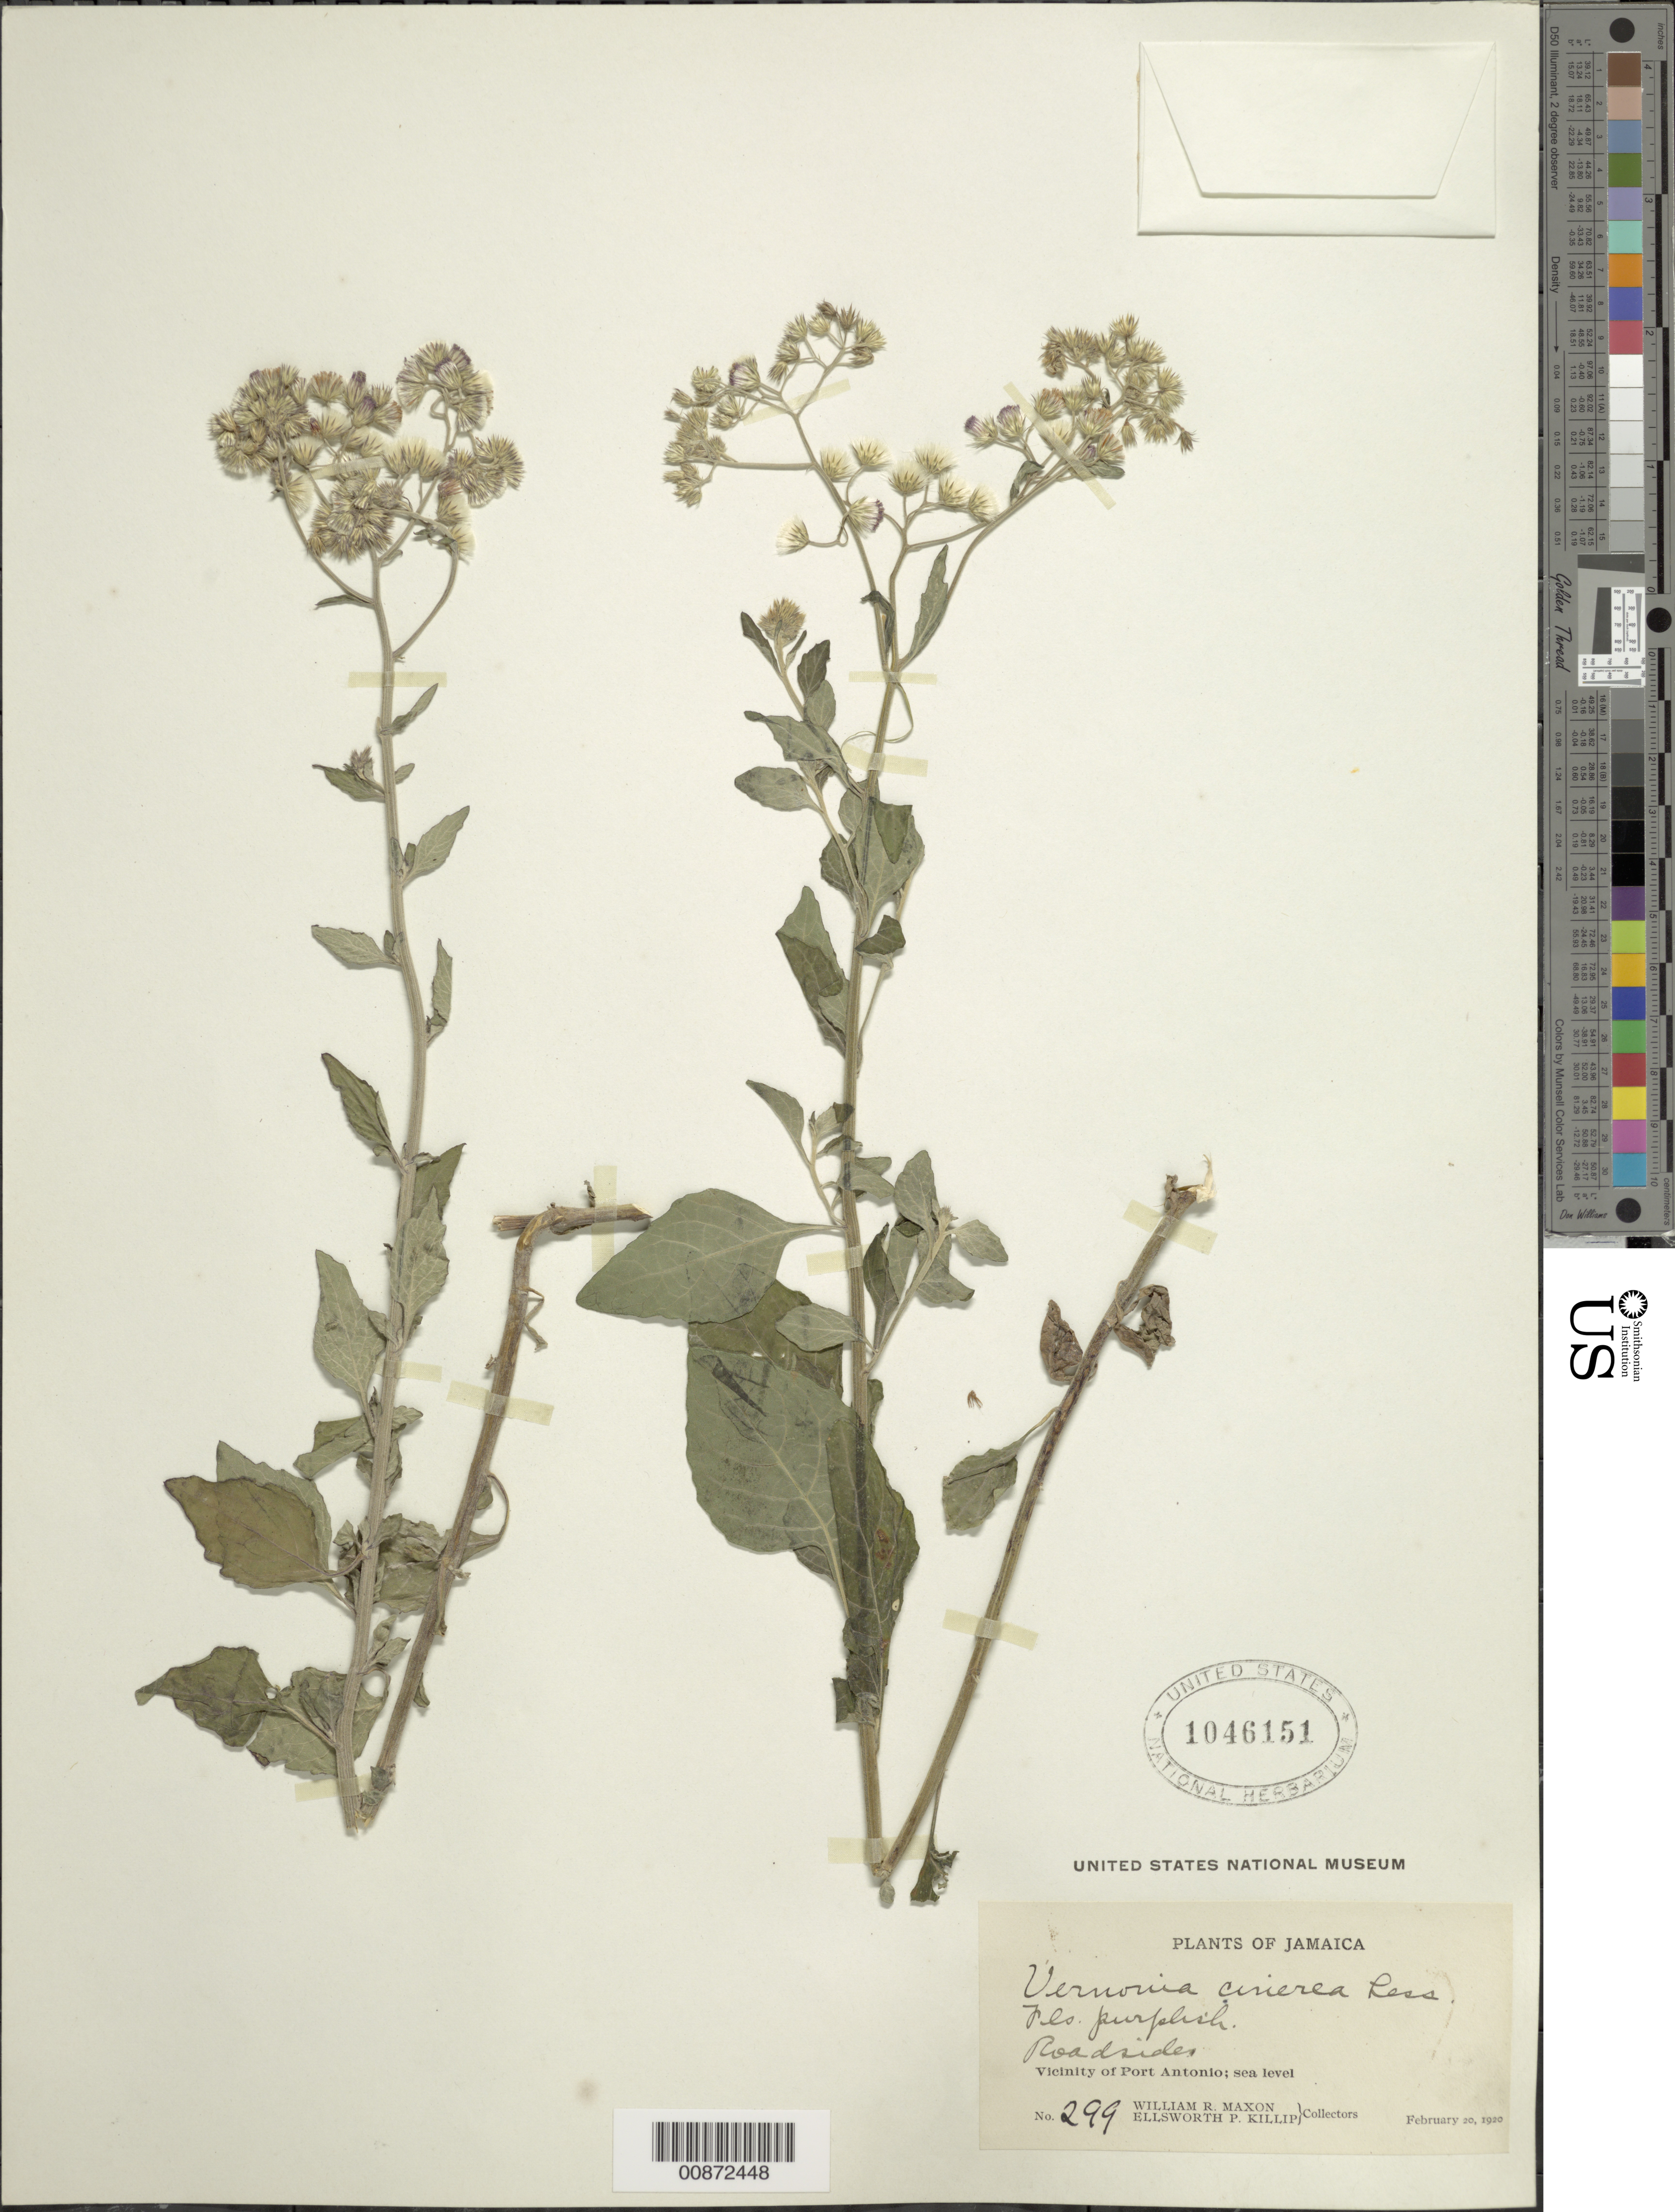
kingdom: Plantae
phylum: Tracheophyta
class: Magnoliopsida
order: Asterales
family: Asteraceae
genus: Cyanthillium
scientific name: Cyanthillium cinereum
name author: (L.) H. Rob.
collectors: W. R. Maxon & W. P. Killip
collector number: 299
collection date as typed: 20 Feb 1920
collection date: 1920-02-20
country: Jamaica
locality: Vicinity of Port Antonio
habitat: Roadsides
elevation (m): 0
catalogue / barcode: US 1046151